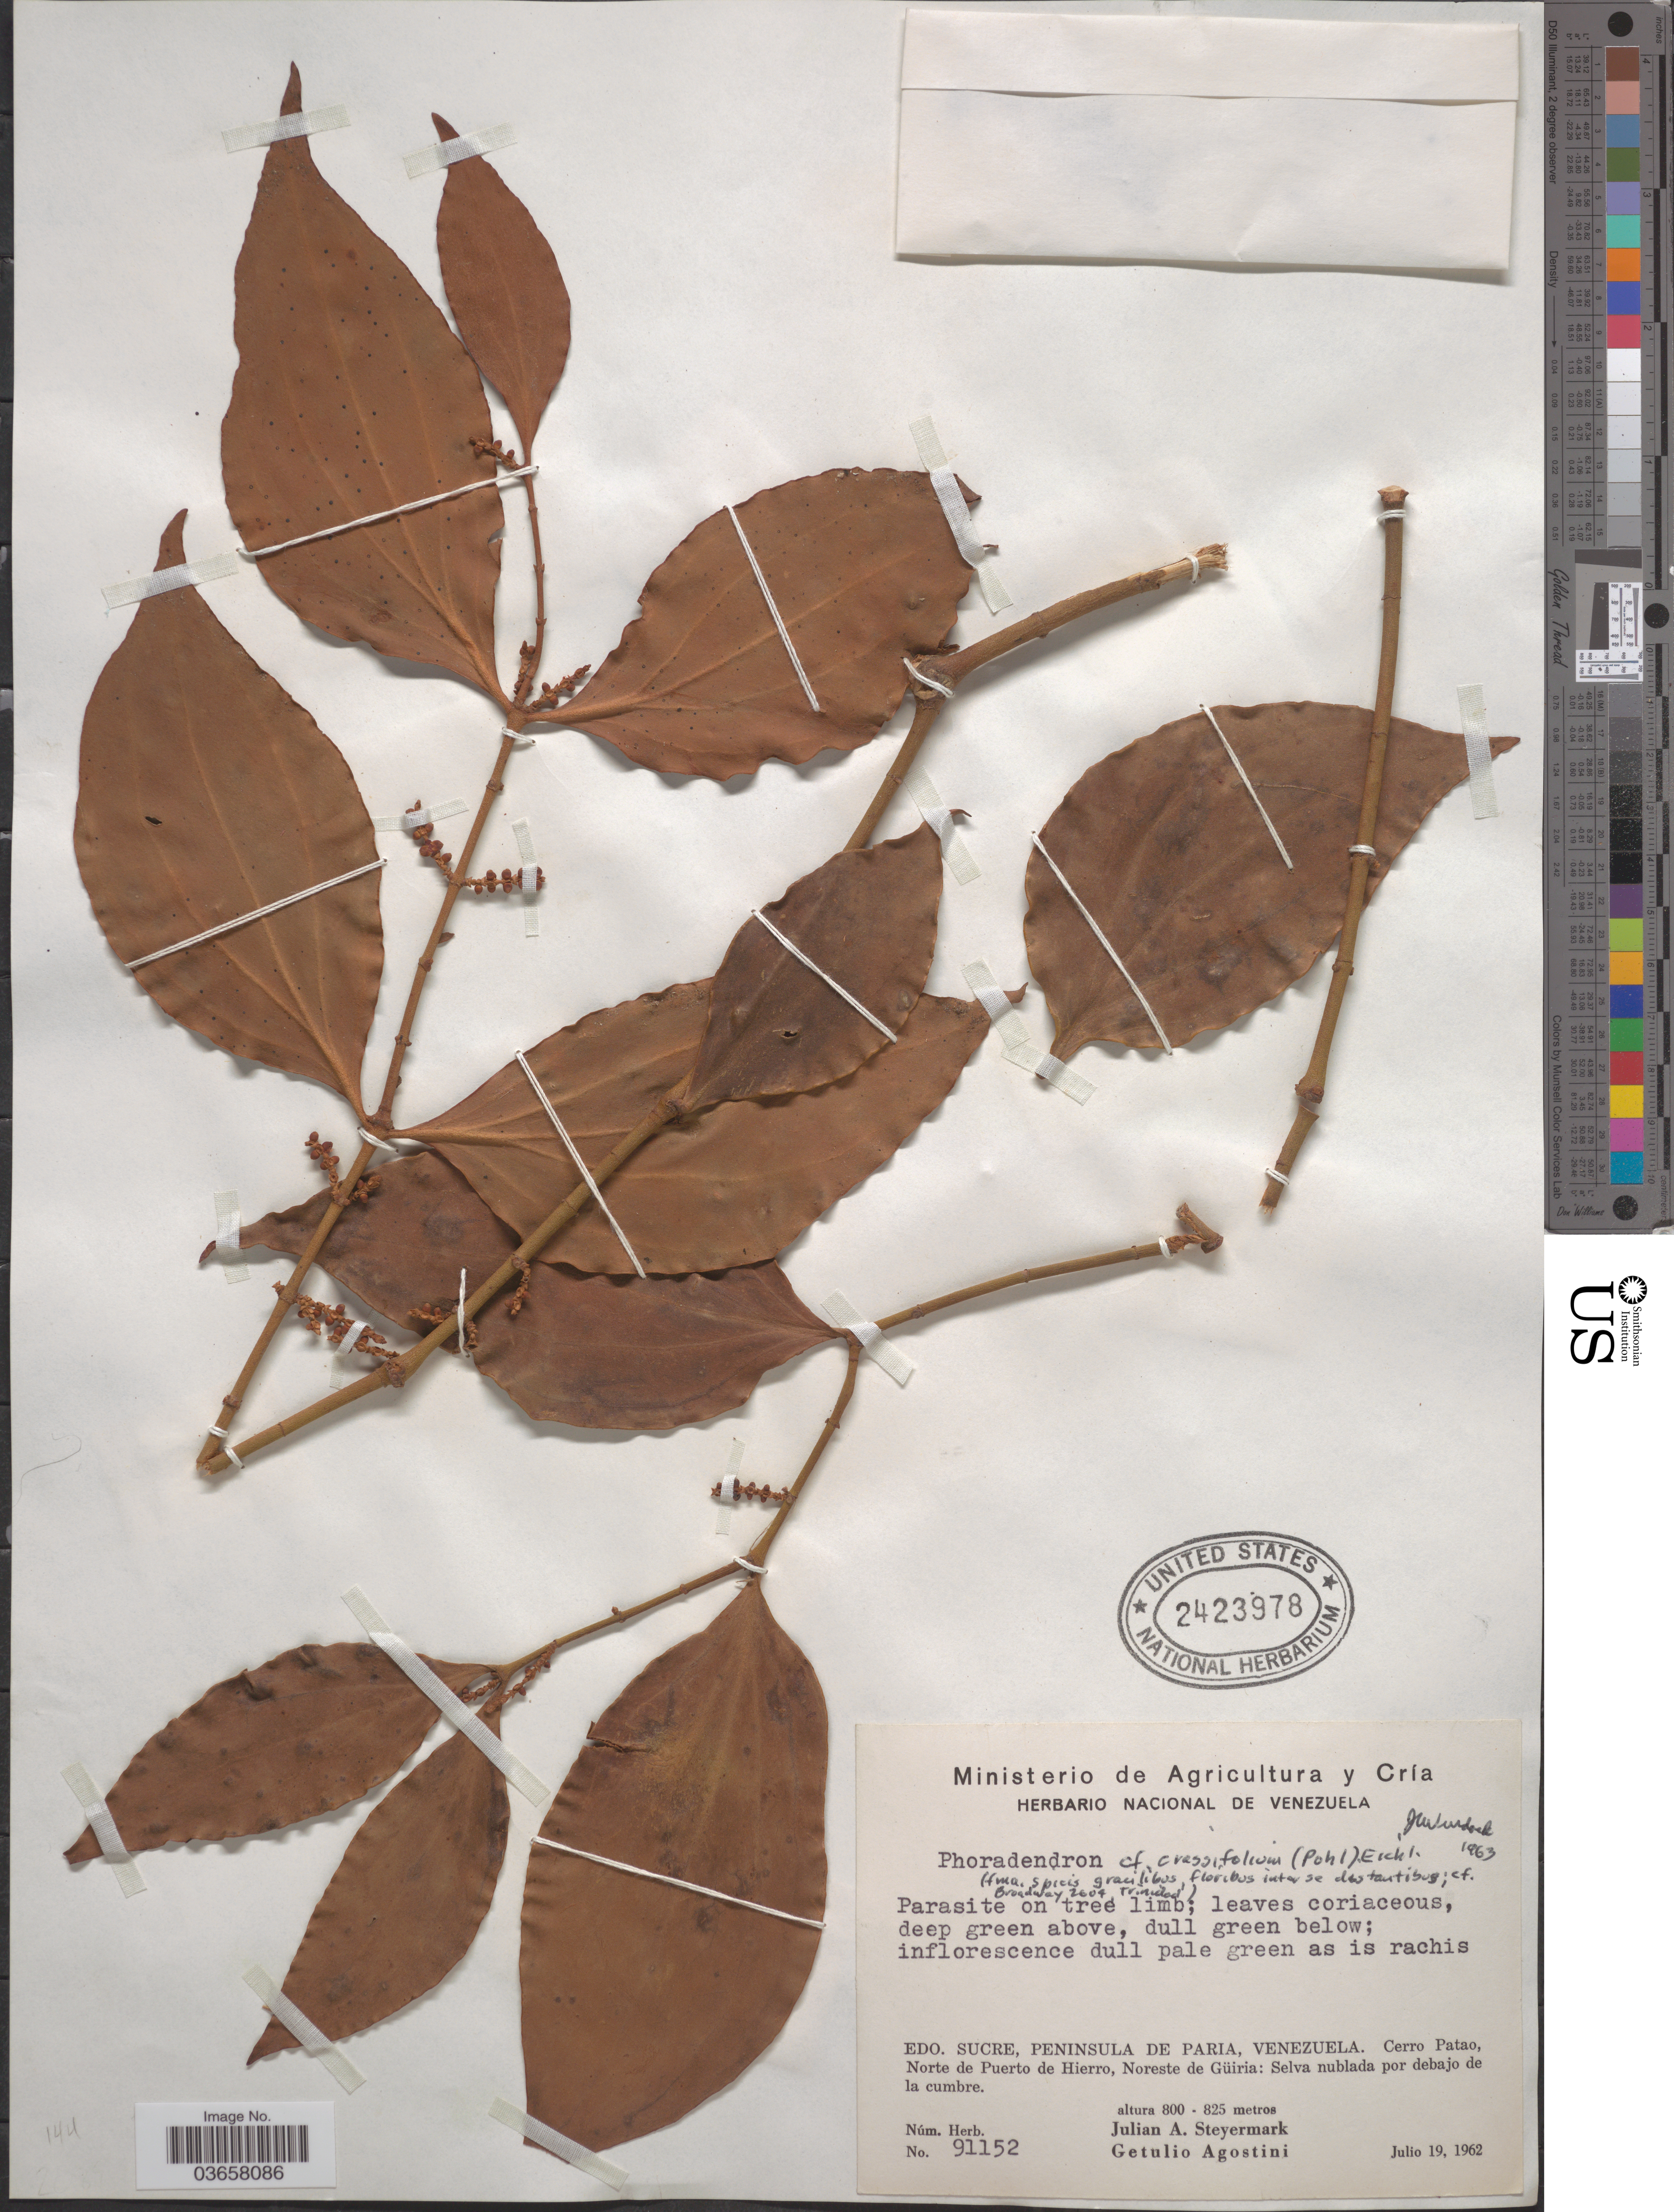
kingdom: Plantae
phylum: Tracheophyta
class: Magnoliopsida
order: Santalales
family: Viscaceae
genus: Phoradendron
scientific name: Phoradendron crassifolium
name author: (Pohl ex DC.) Eichler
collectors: J. Steyermark & G. Agostini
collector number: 91152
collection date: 1962-07-19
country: Venezuela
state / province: Sucre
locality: Peninsula de Paria. Cerro Patao, Norte de Puerto de Hierro, Noreste de Güiria.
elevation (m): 800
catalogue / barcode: US 2423978